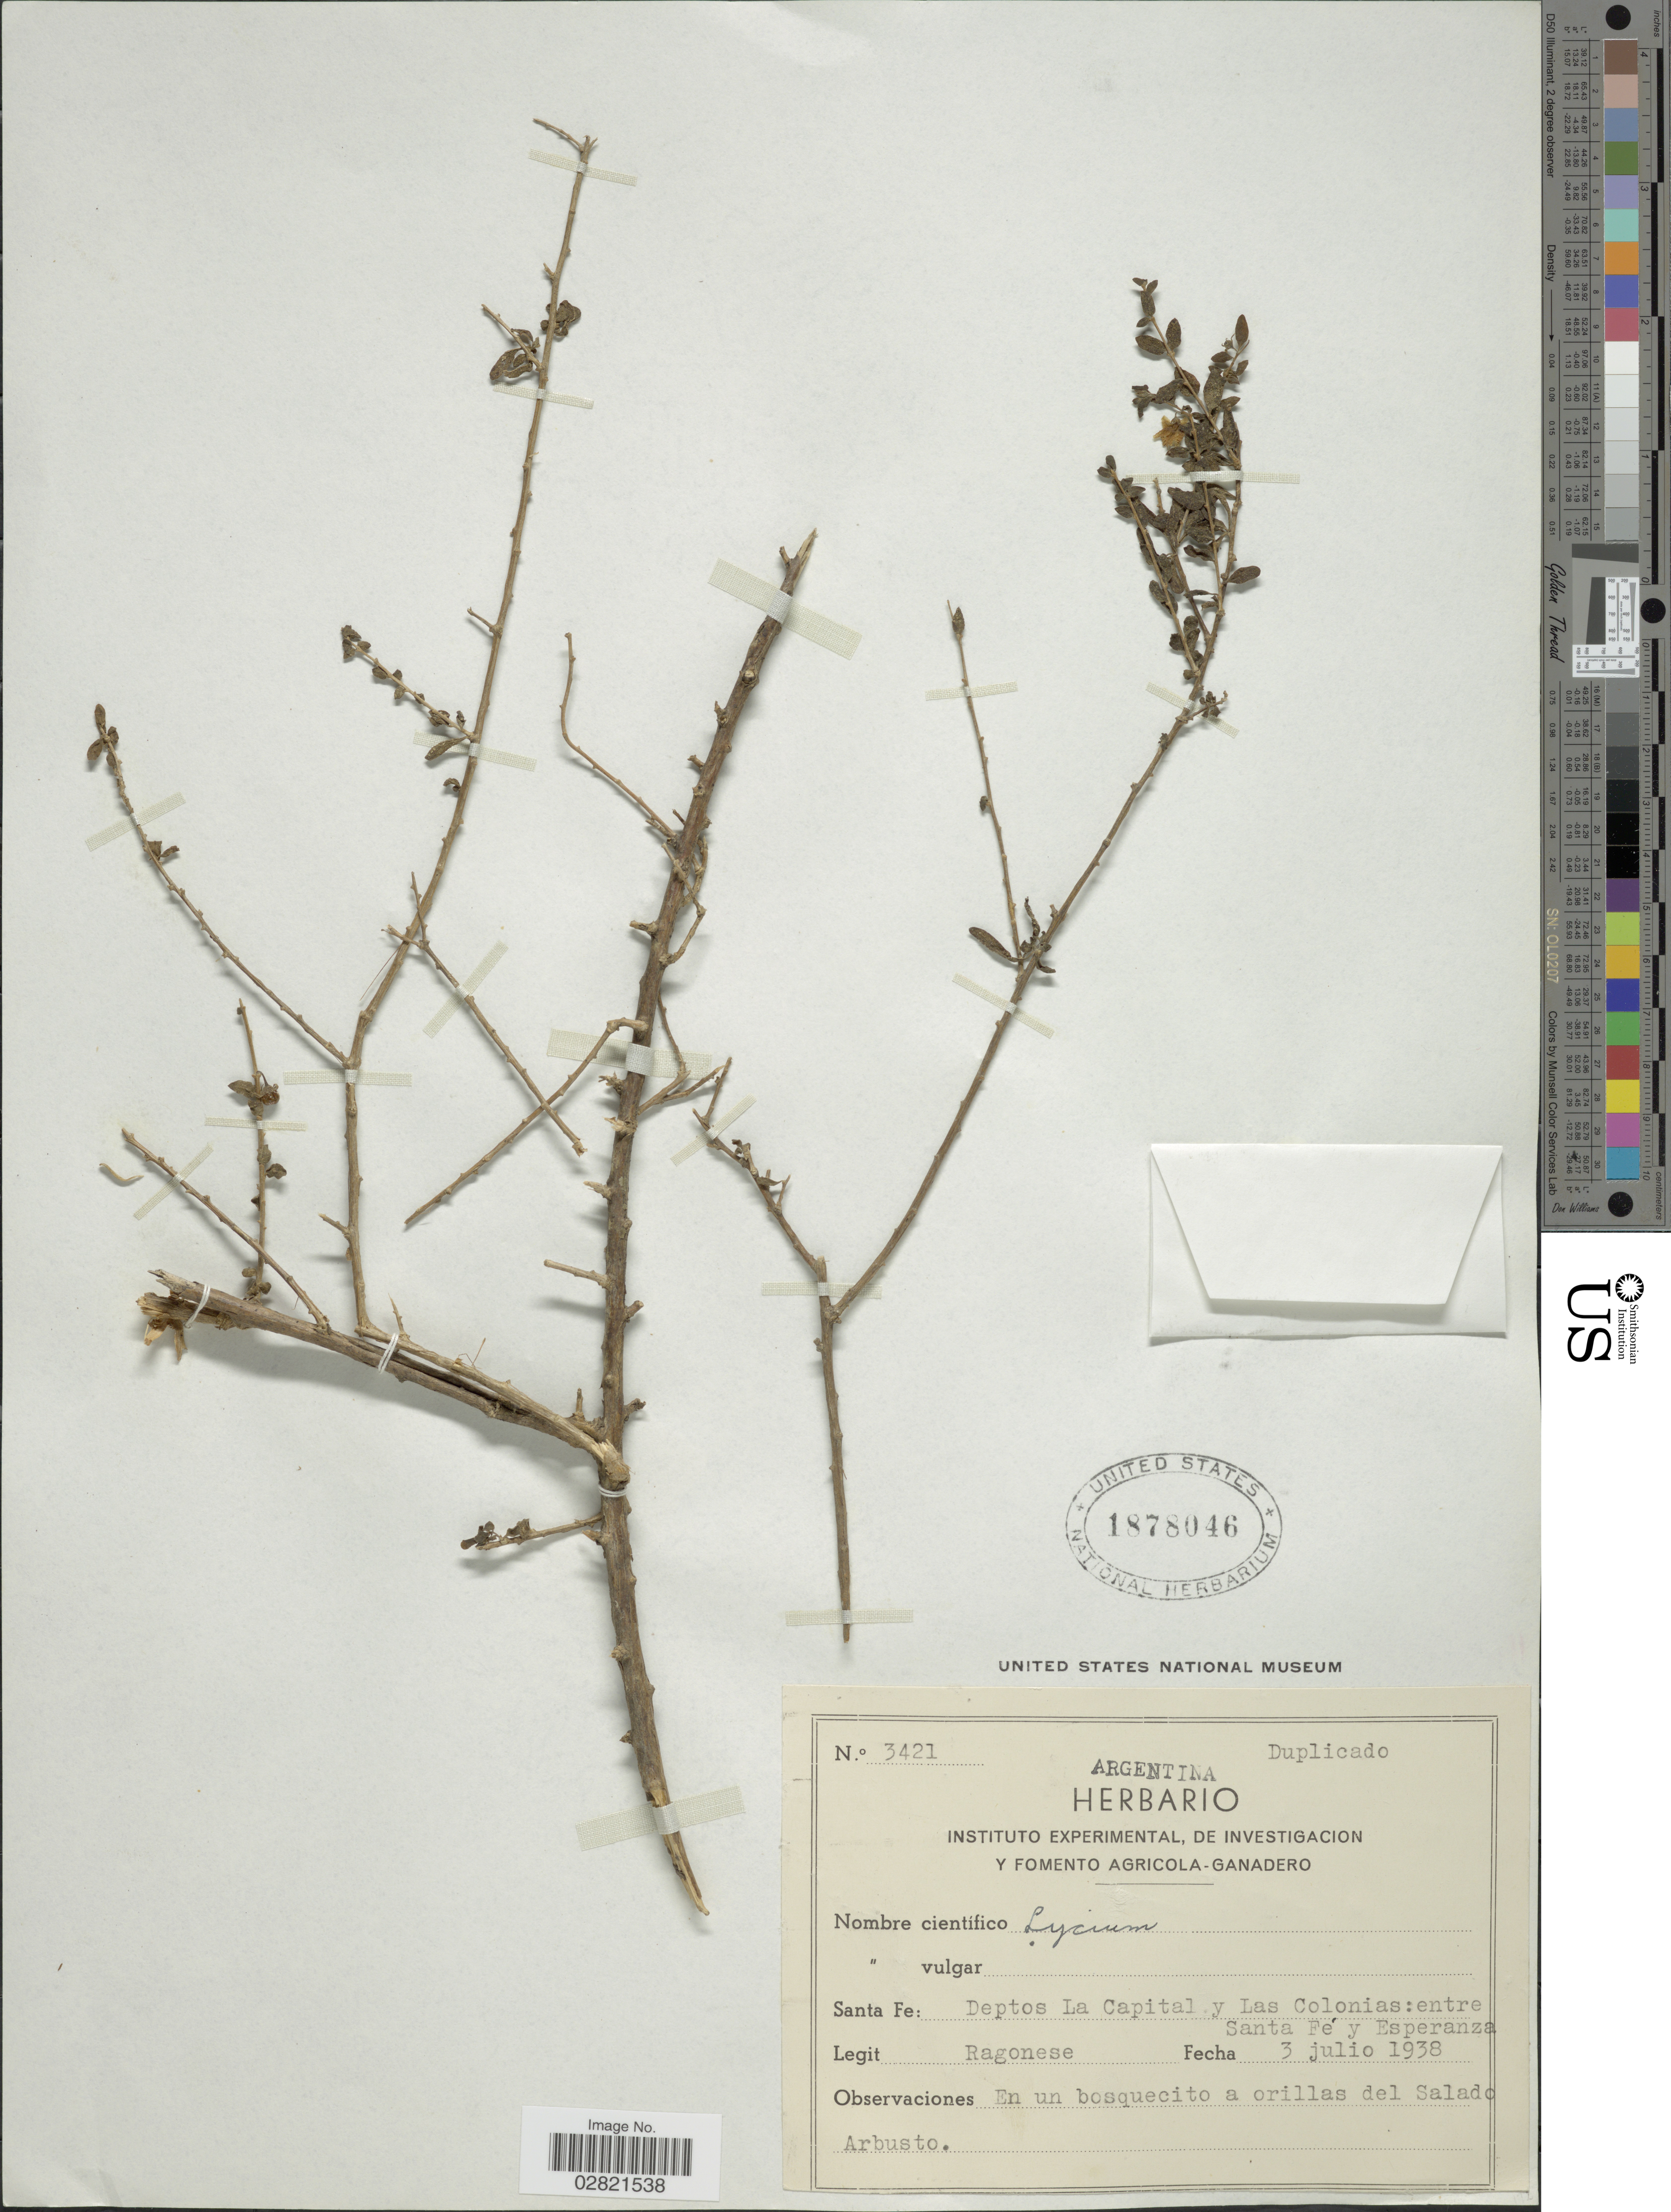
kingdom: Plantae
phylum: Tracheophyta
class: Magnoliopsida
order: Solanales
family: Solanaceae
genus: Lycium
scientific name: Lycium sp.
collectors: Ragonese, --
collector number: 3421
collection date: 1938-07-03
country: Argentina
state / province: Santa Fe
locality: Santa Fe: Deptos La Capital y Las Colonias: entre Santa Fé y Esperanza.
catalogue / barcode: US 1878046